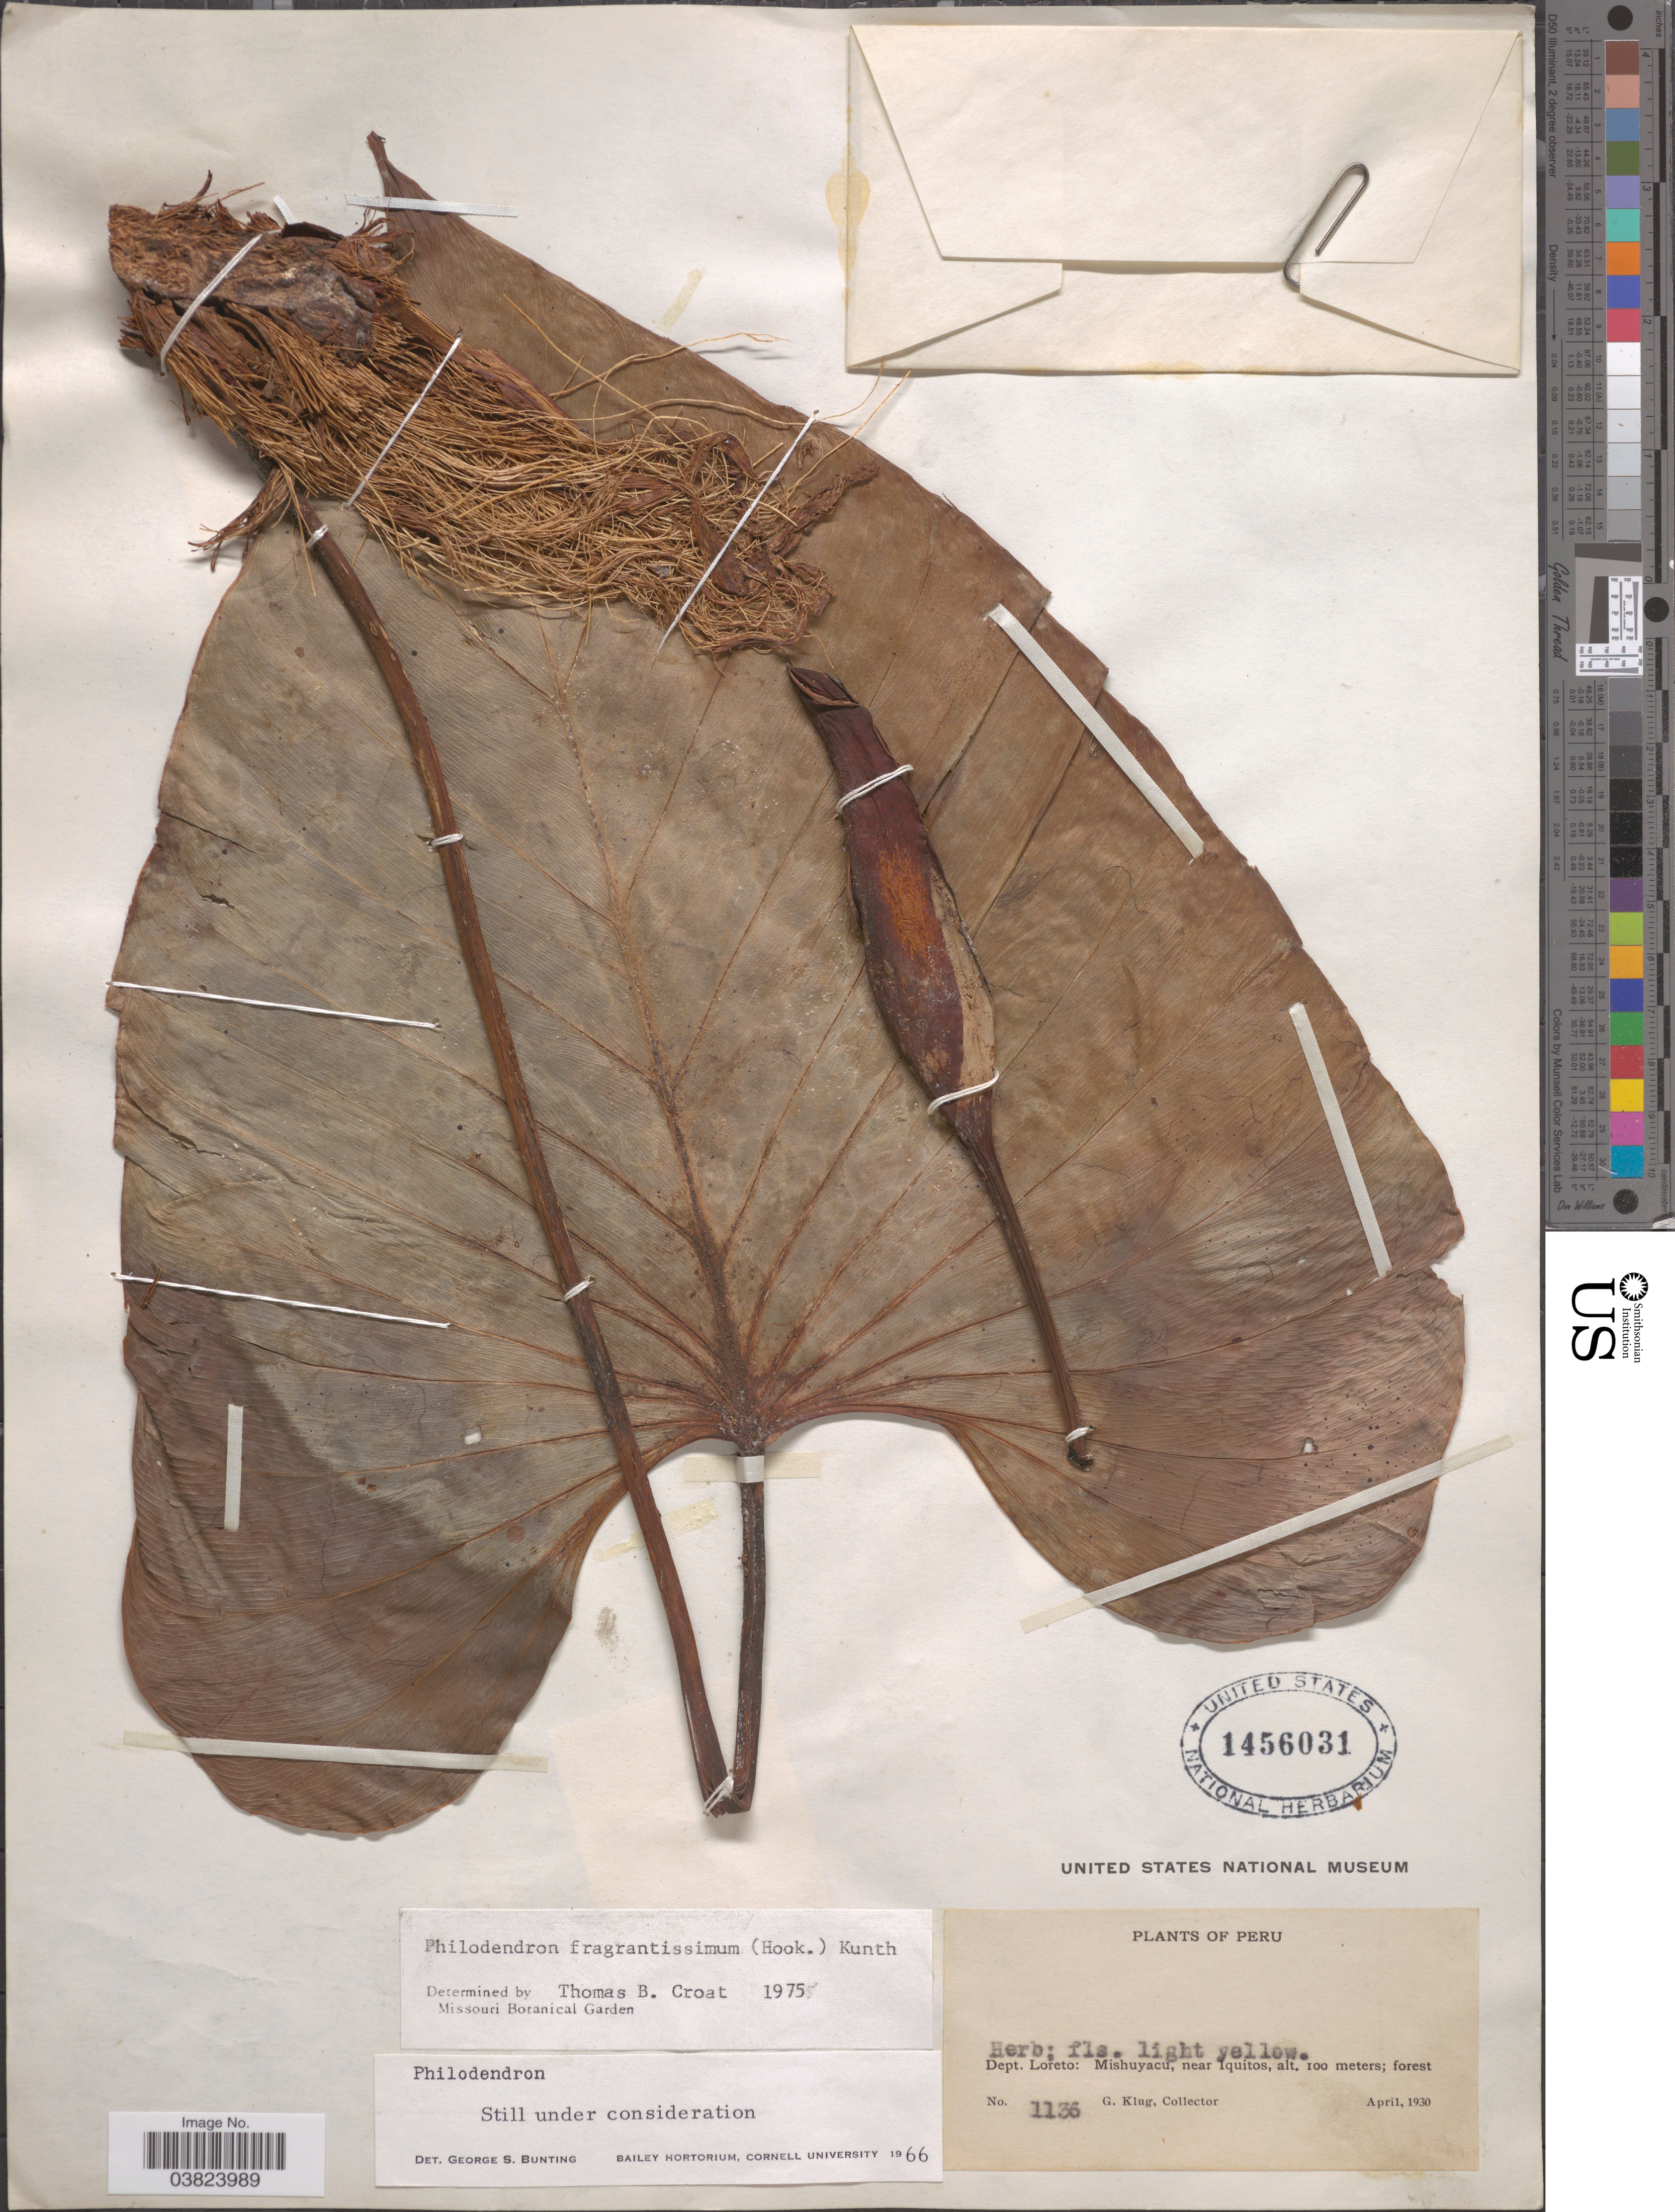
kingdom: Plantae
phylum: Tracheophyta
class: Liliopsida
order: Alismatales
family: Araceae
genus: Philodendron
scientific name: Philodendron fragrantissimum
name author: (G. Don) Kunth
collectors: G. Klug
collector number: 1136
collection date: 1930-04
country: Peru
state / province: Loreto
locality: Dept. Loreto: Mishuyacu, near Iquitos.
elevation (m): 100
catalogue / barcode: US 1456031